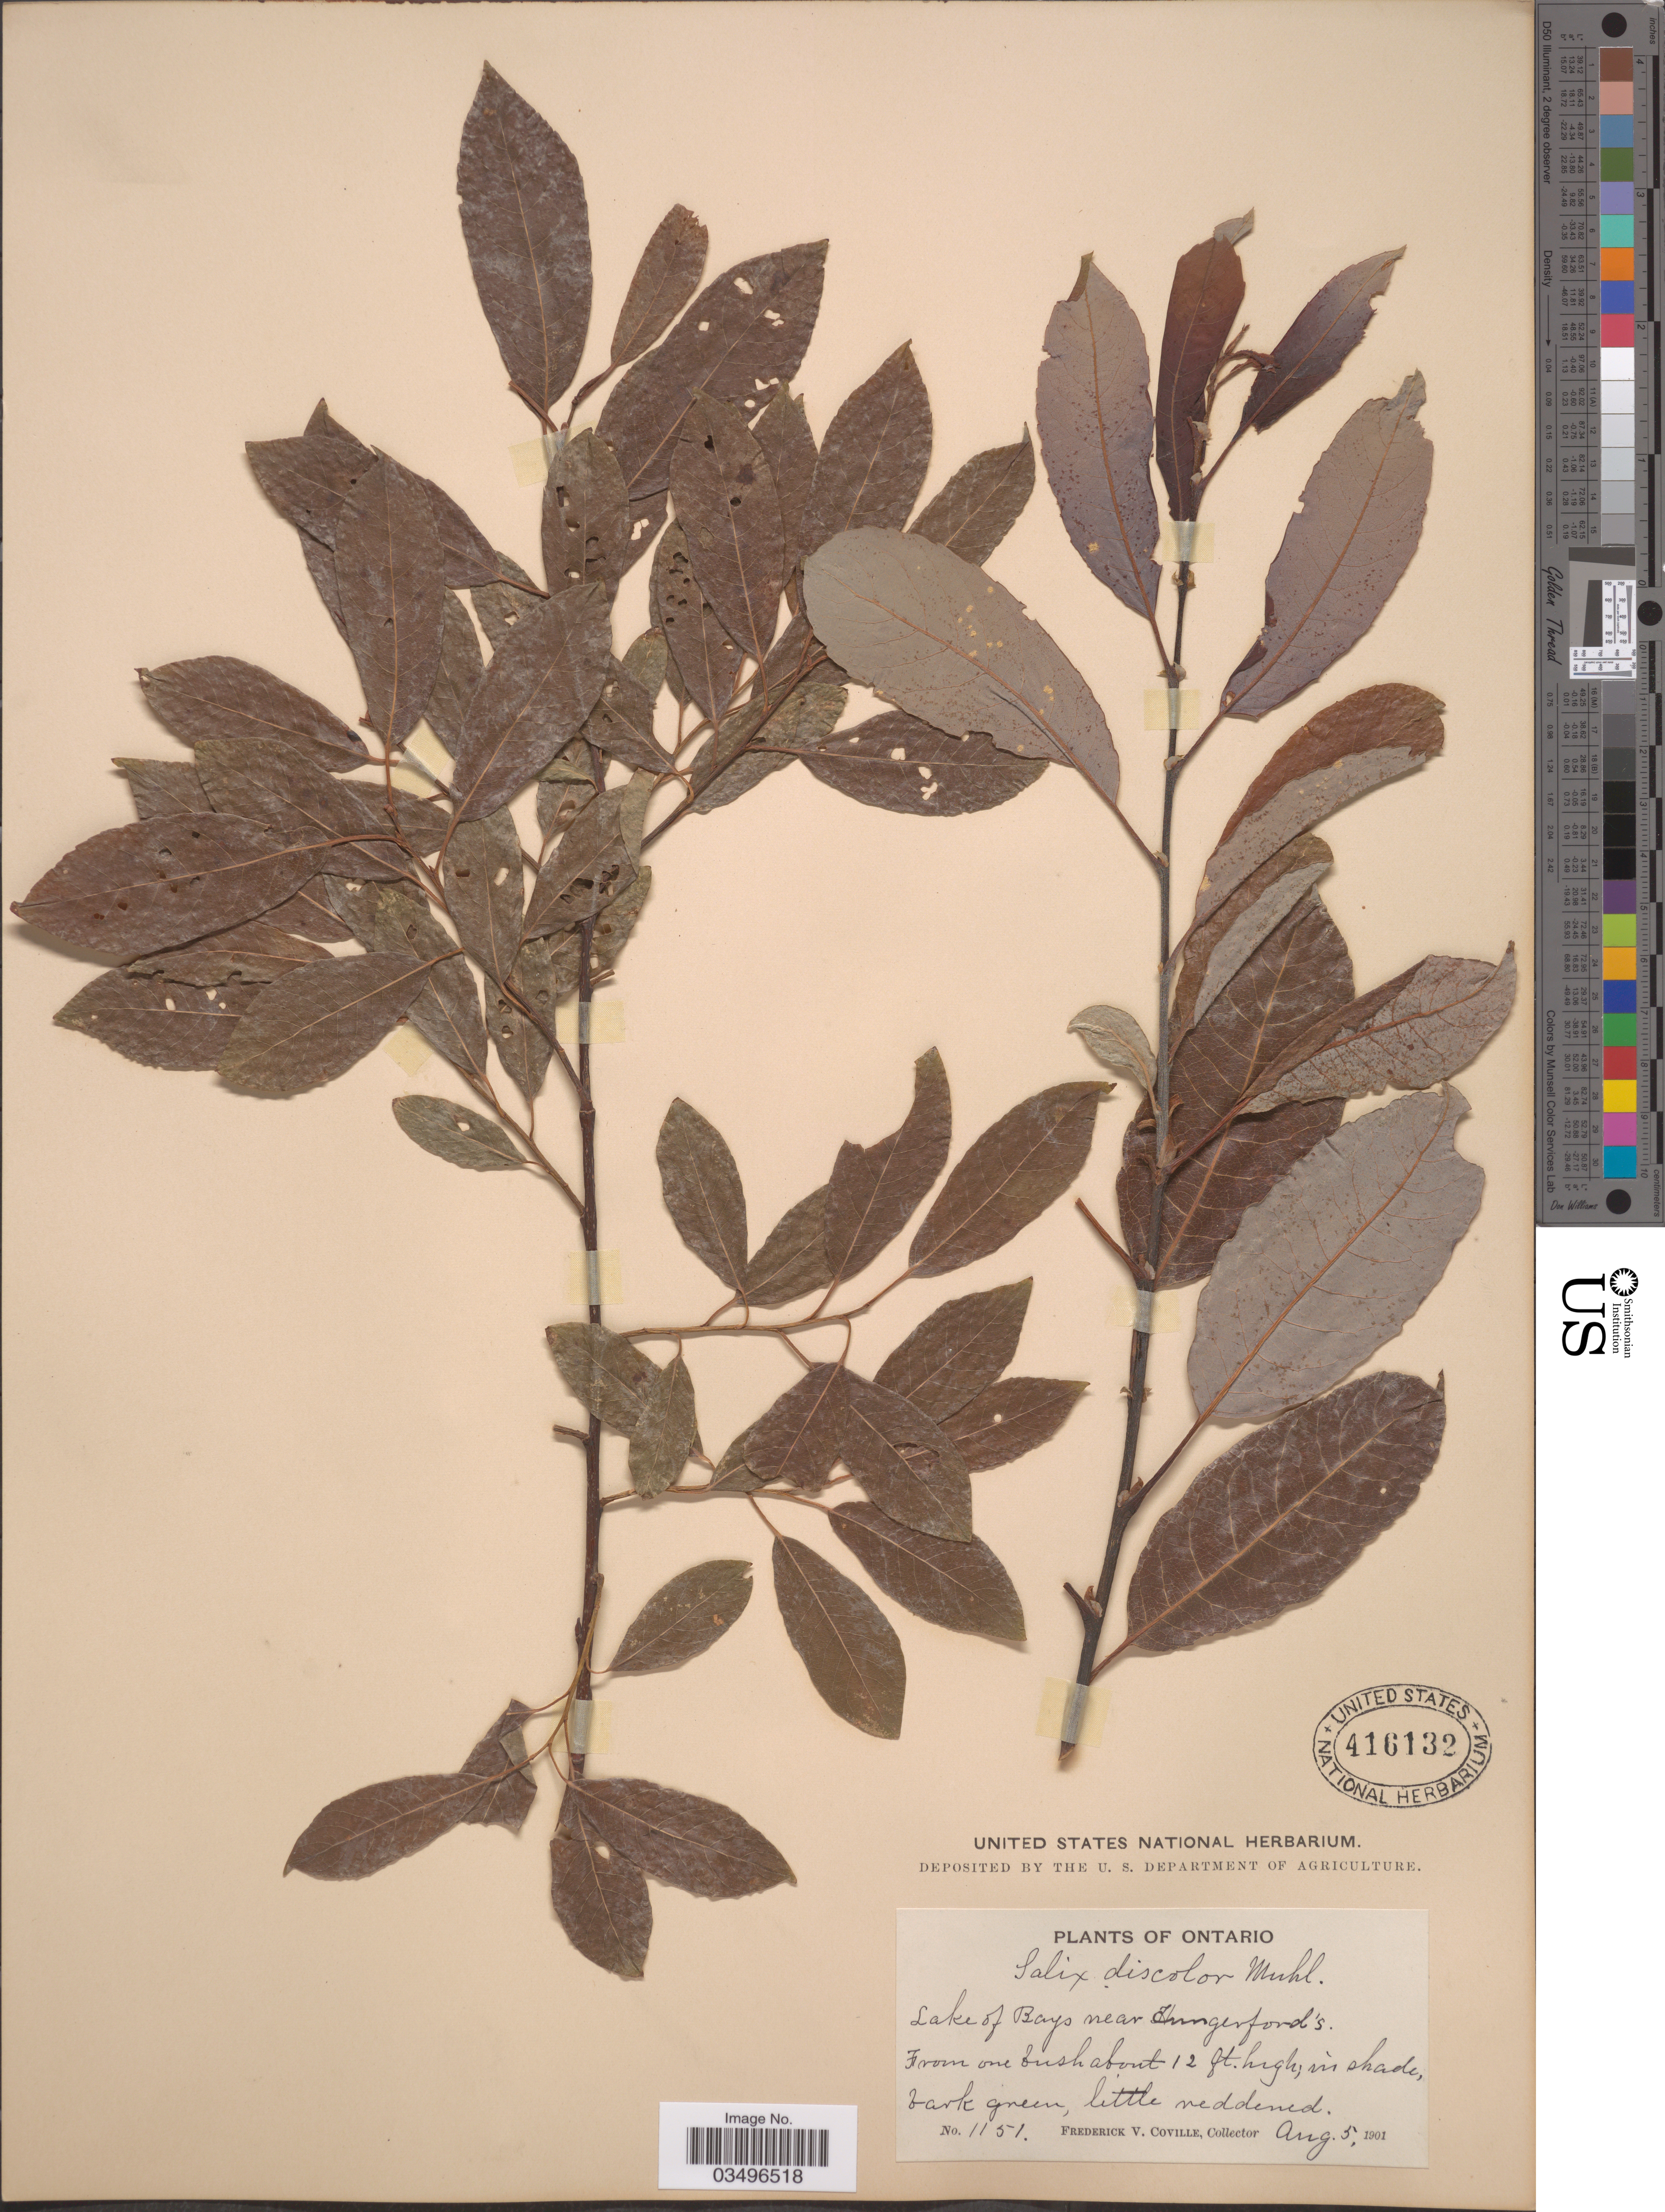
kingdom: Plantae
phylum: Tracheophyta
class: Magnoliopsida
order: Malpighiales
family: Salicaceae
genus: Salix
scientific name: Salix discolor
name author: Muhl.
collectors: F. V. Coville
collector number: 1151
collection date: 1901-08-05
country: Canada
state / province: Ontario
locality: Lake of Bays near Hungerford's.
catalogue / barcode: US 416132